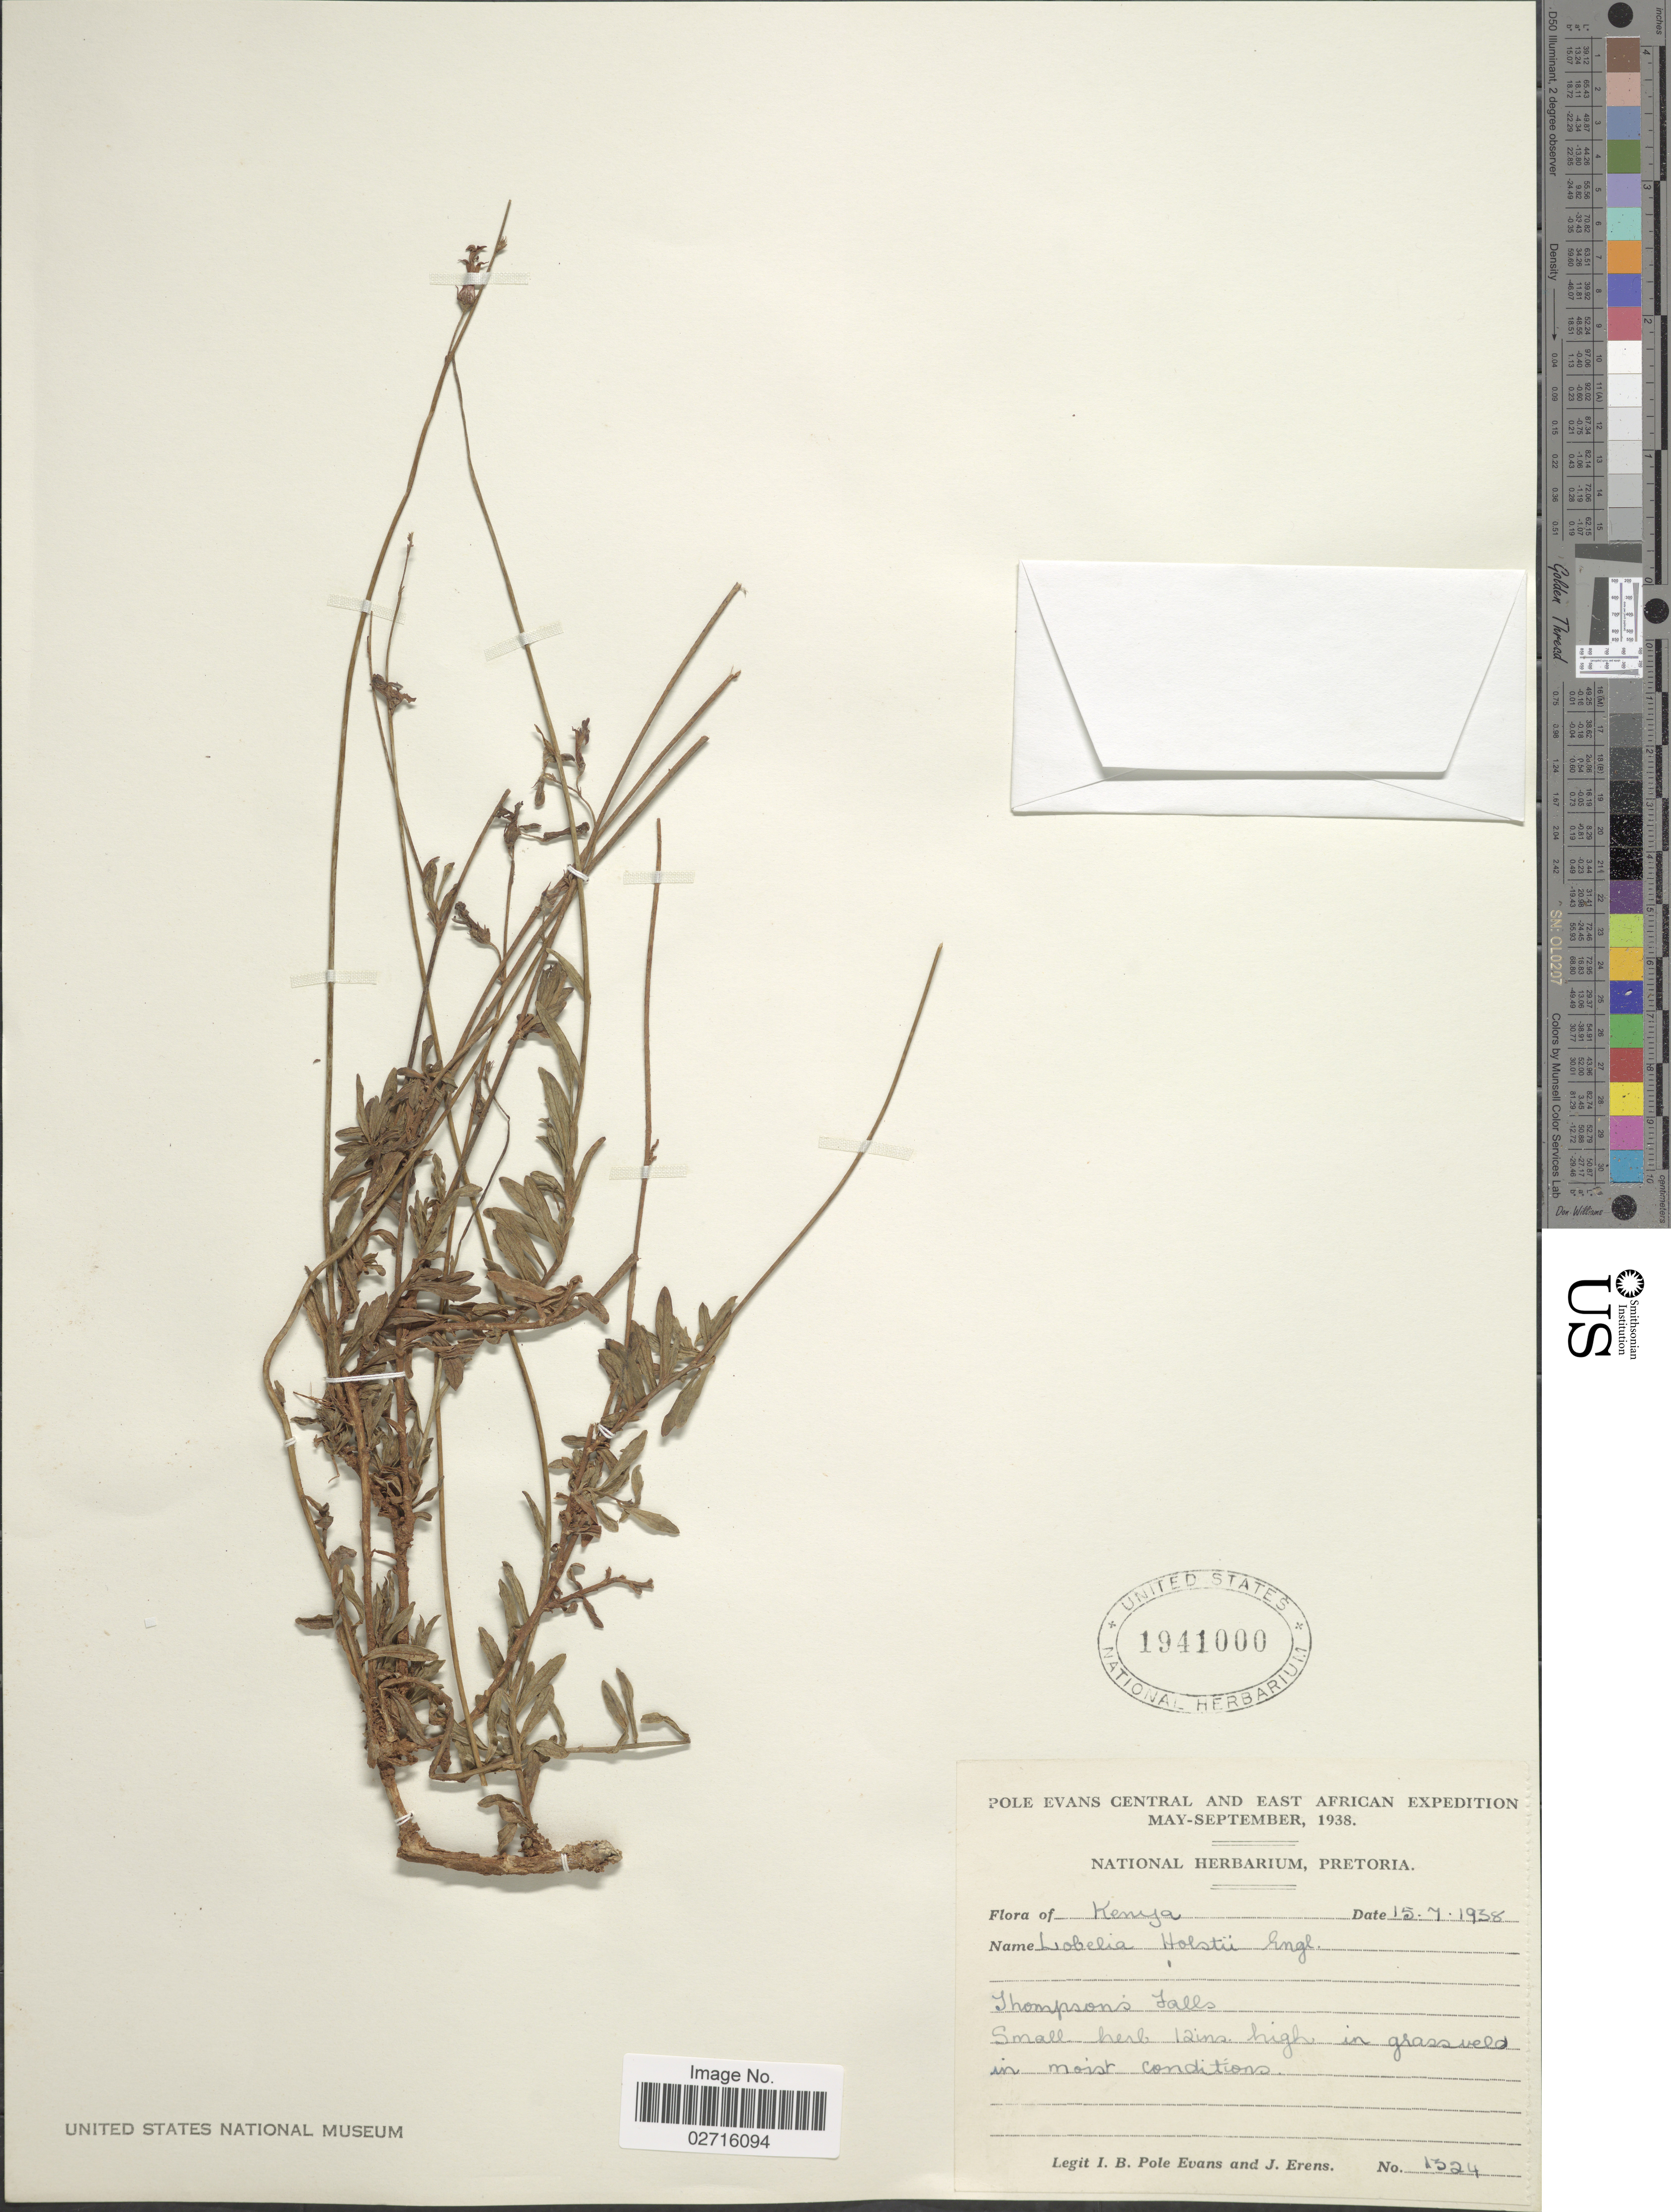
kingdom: Plantae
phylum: Tracheophyta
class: Magnoliopsida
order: Asterales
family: Campanulaceae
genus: Lobelia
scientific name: Lobelia holstii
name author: Engl.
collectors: I. B. Pole-Evans & J. Erens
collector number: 1324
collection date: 1938-07-15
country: Kenya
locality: Central and East African, Thompsons Falls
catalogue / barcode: US 1941000